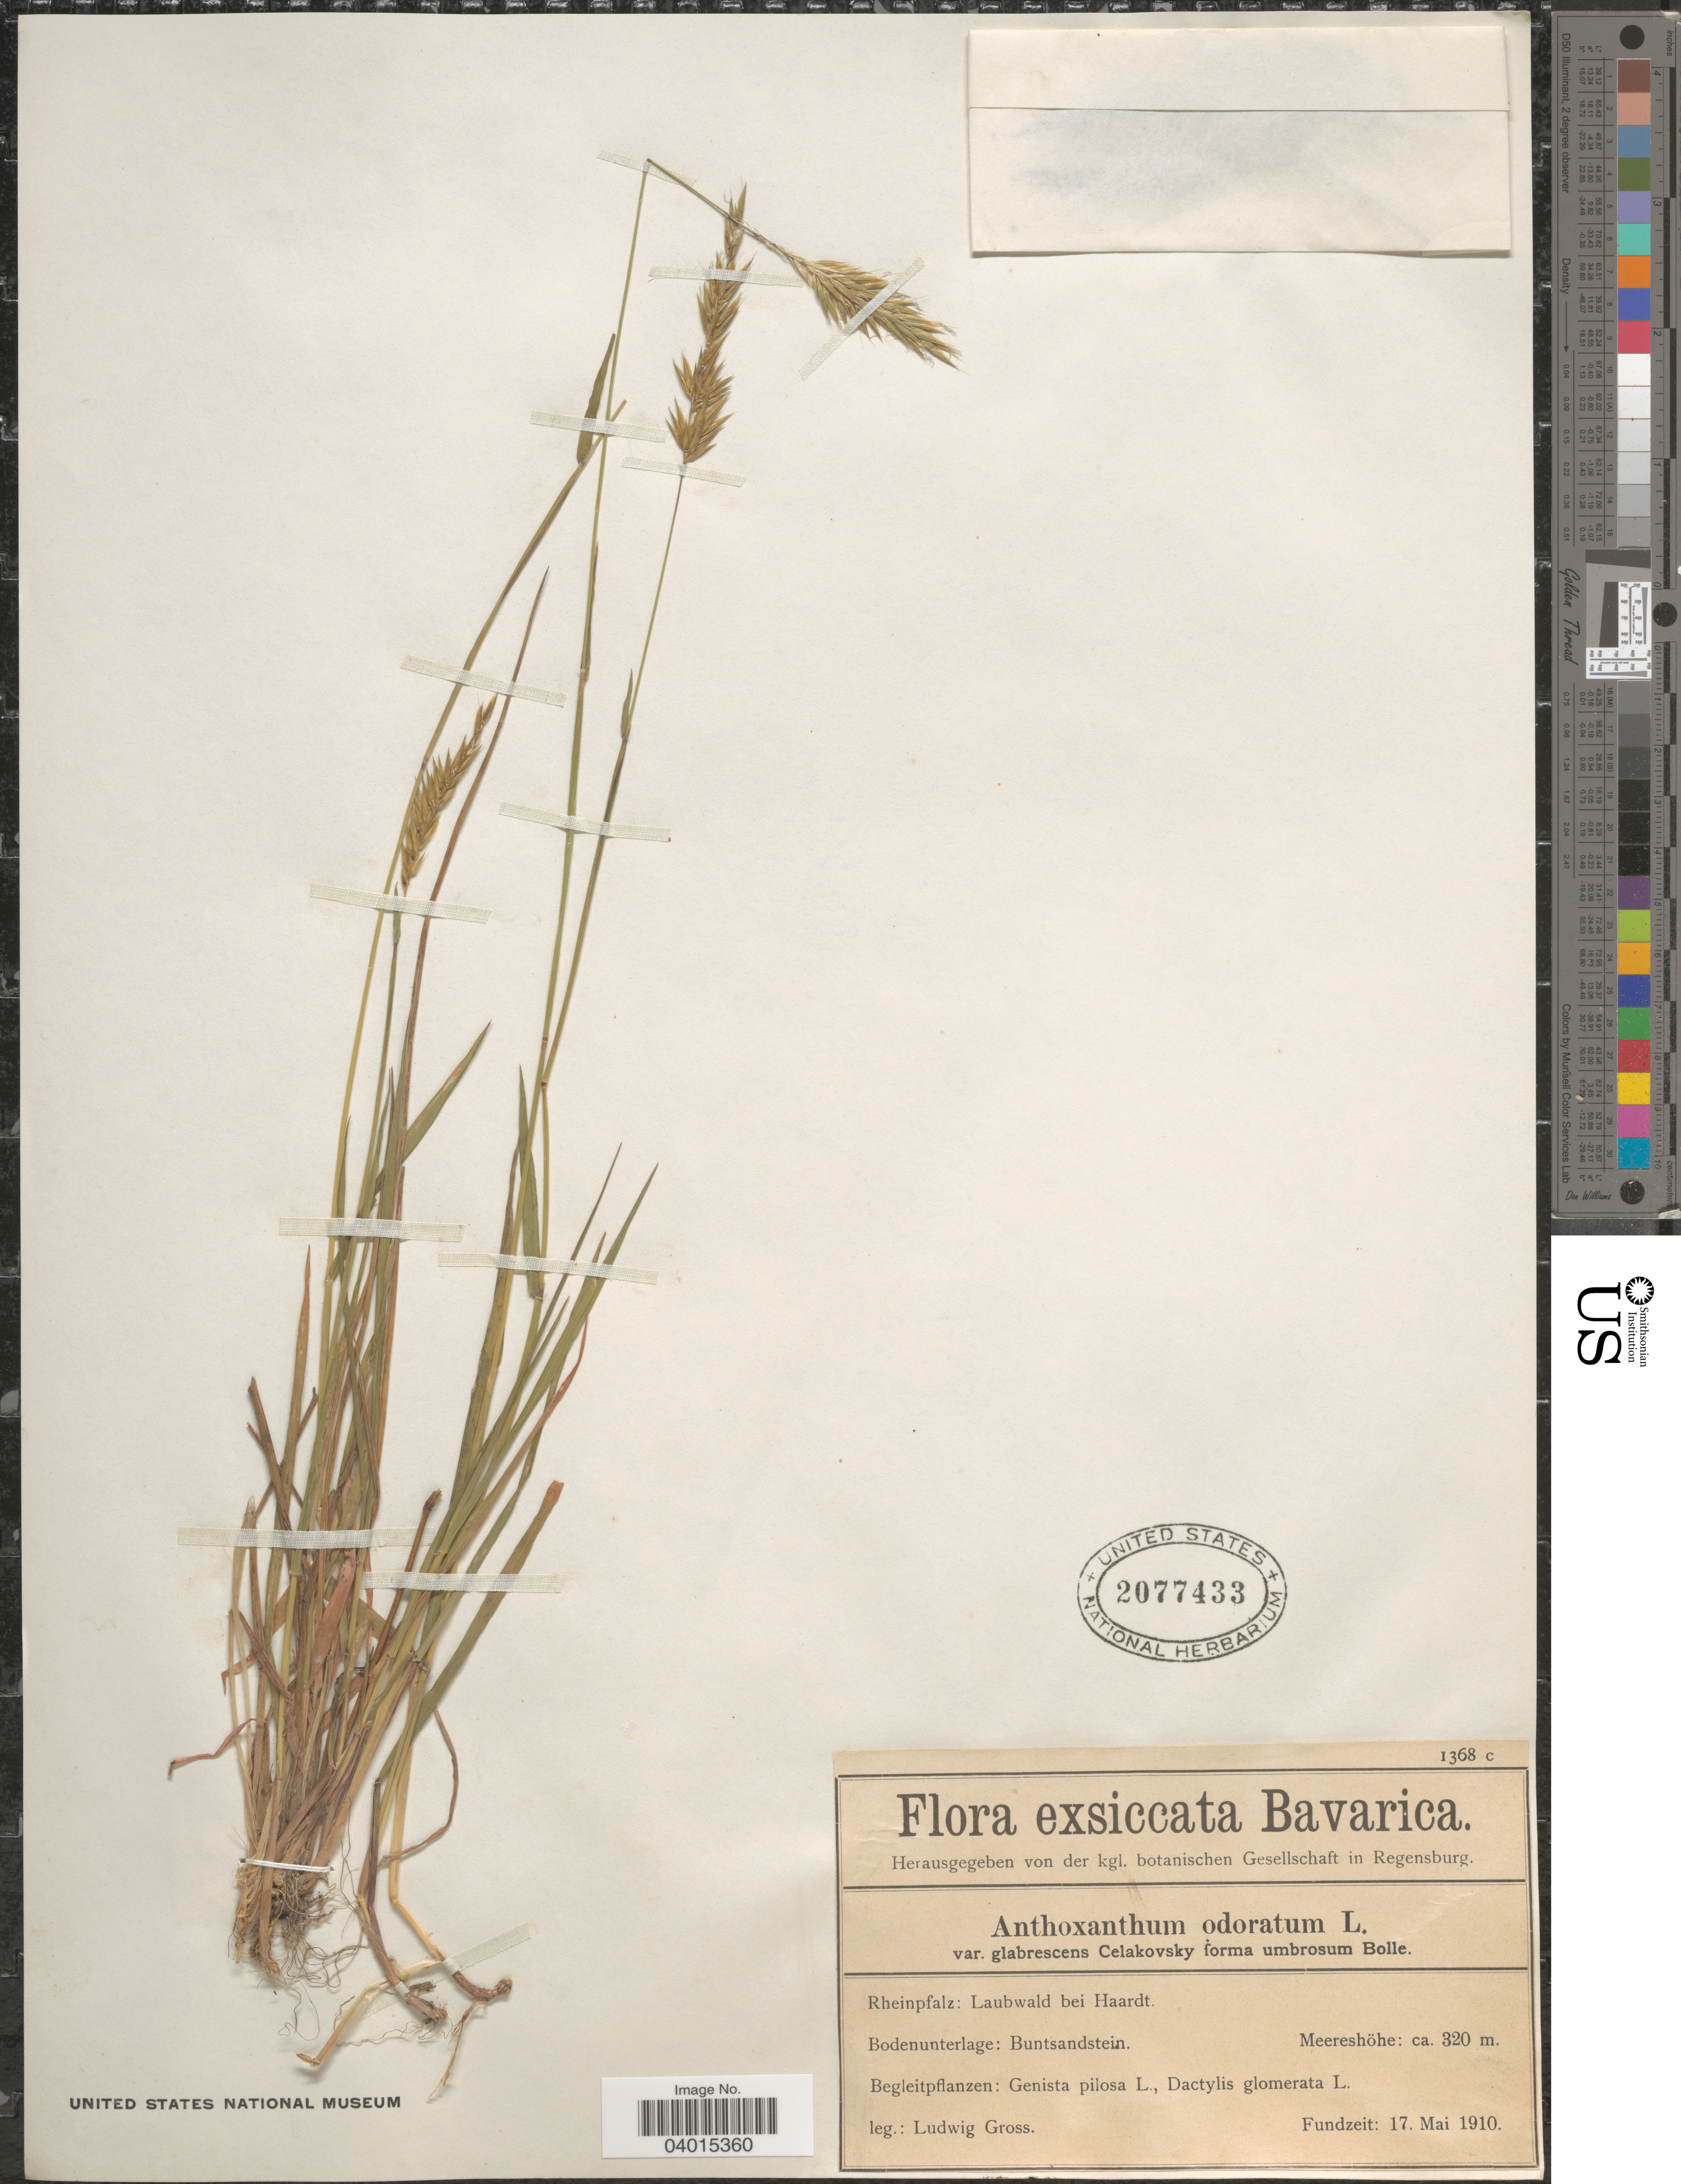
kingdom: Plantae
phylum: Tracheophyta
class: Liliopsida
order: Poales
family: Poaceae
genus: Anthoxanthum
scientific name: Anthoxanthum odoratum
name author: L.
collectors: L. Gross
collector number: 1368c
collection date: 1910-05-17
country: Germany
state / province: Bayern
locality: Bavarica. Rheinpfalz: Laubwald bei Haardt.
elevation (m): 320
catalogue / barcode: US 2077433